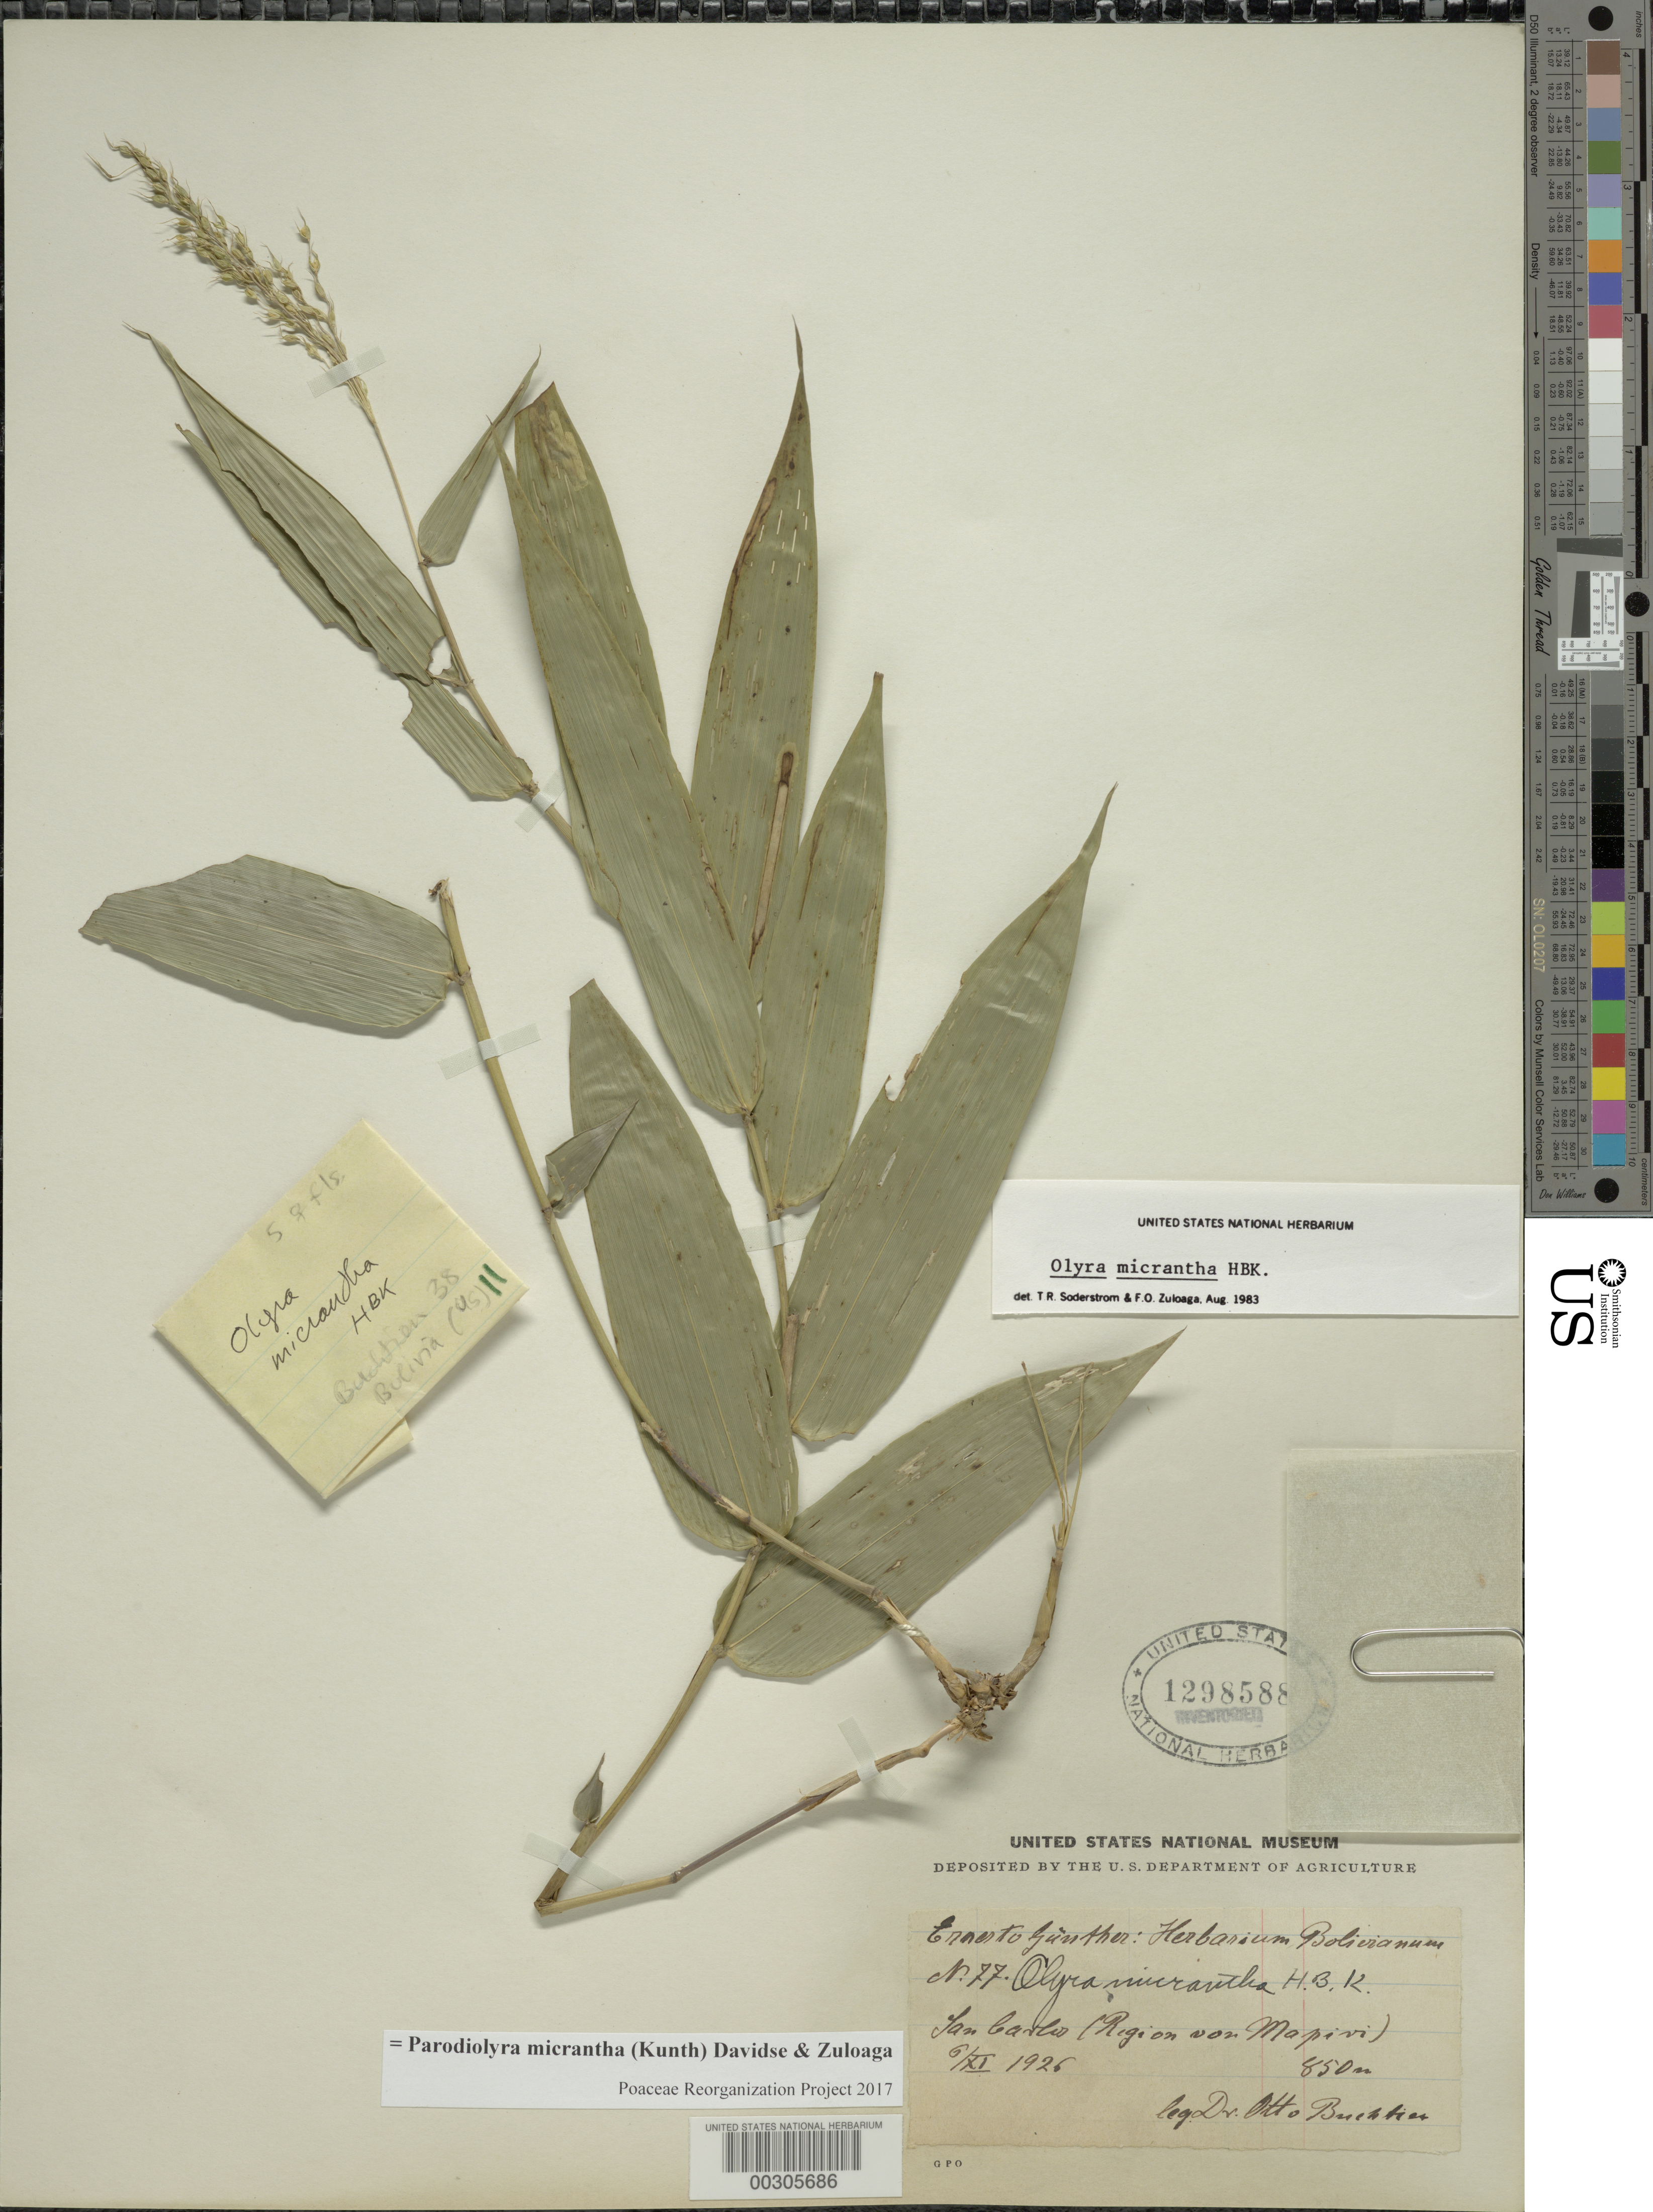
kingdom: Plantae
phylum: Tracheophyta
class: Liliopsida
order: Poales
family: Poaceae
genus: Parodiolyra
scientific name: Parodiolyra micrantha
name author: (Kunth) Davidse & Zuloaga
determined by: Poaceae Reorganization Project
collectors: O. Buchtien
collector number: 77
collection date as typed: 06 Nov 1926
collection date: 1926-11-06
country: Bolivia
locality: Mapiri Region: San Carlos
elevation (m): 850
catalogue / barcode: US 1298588